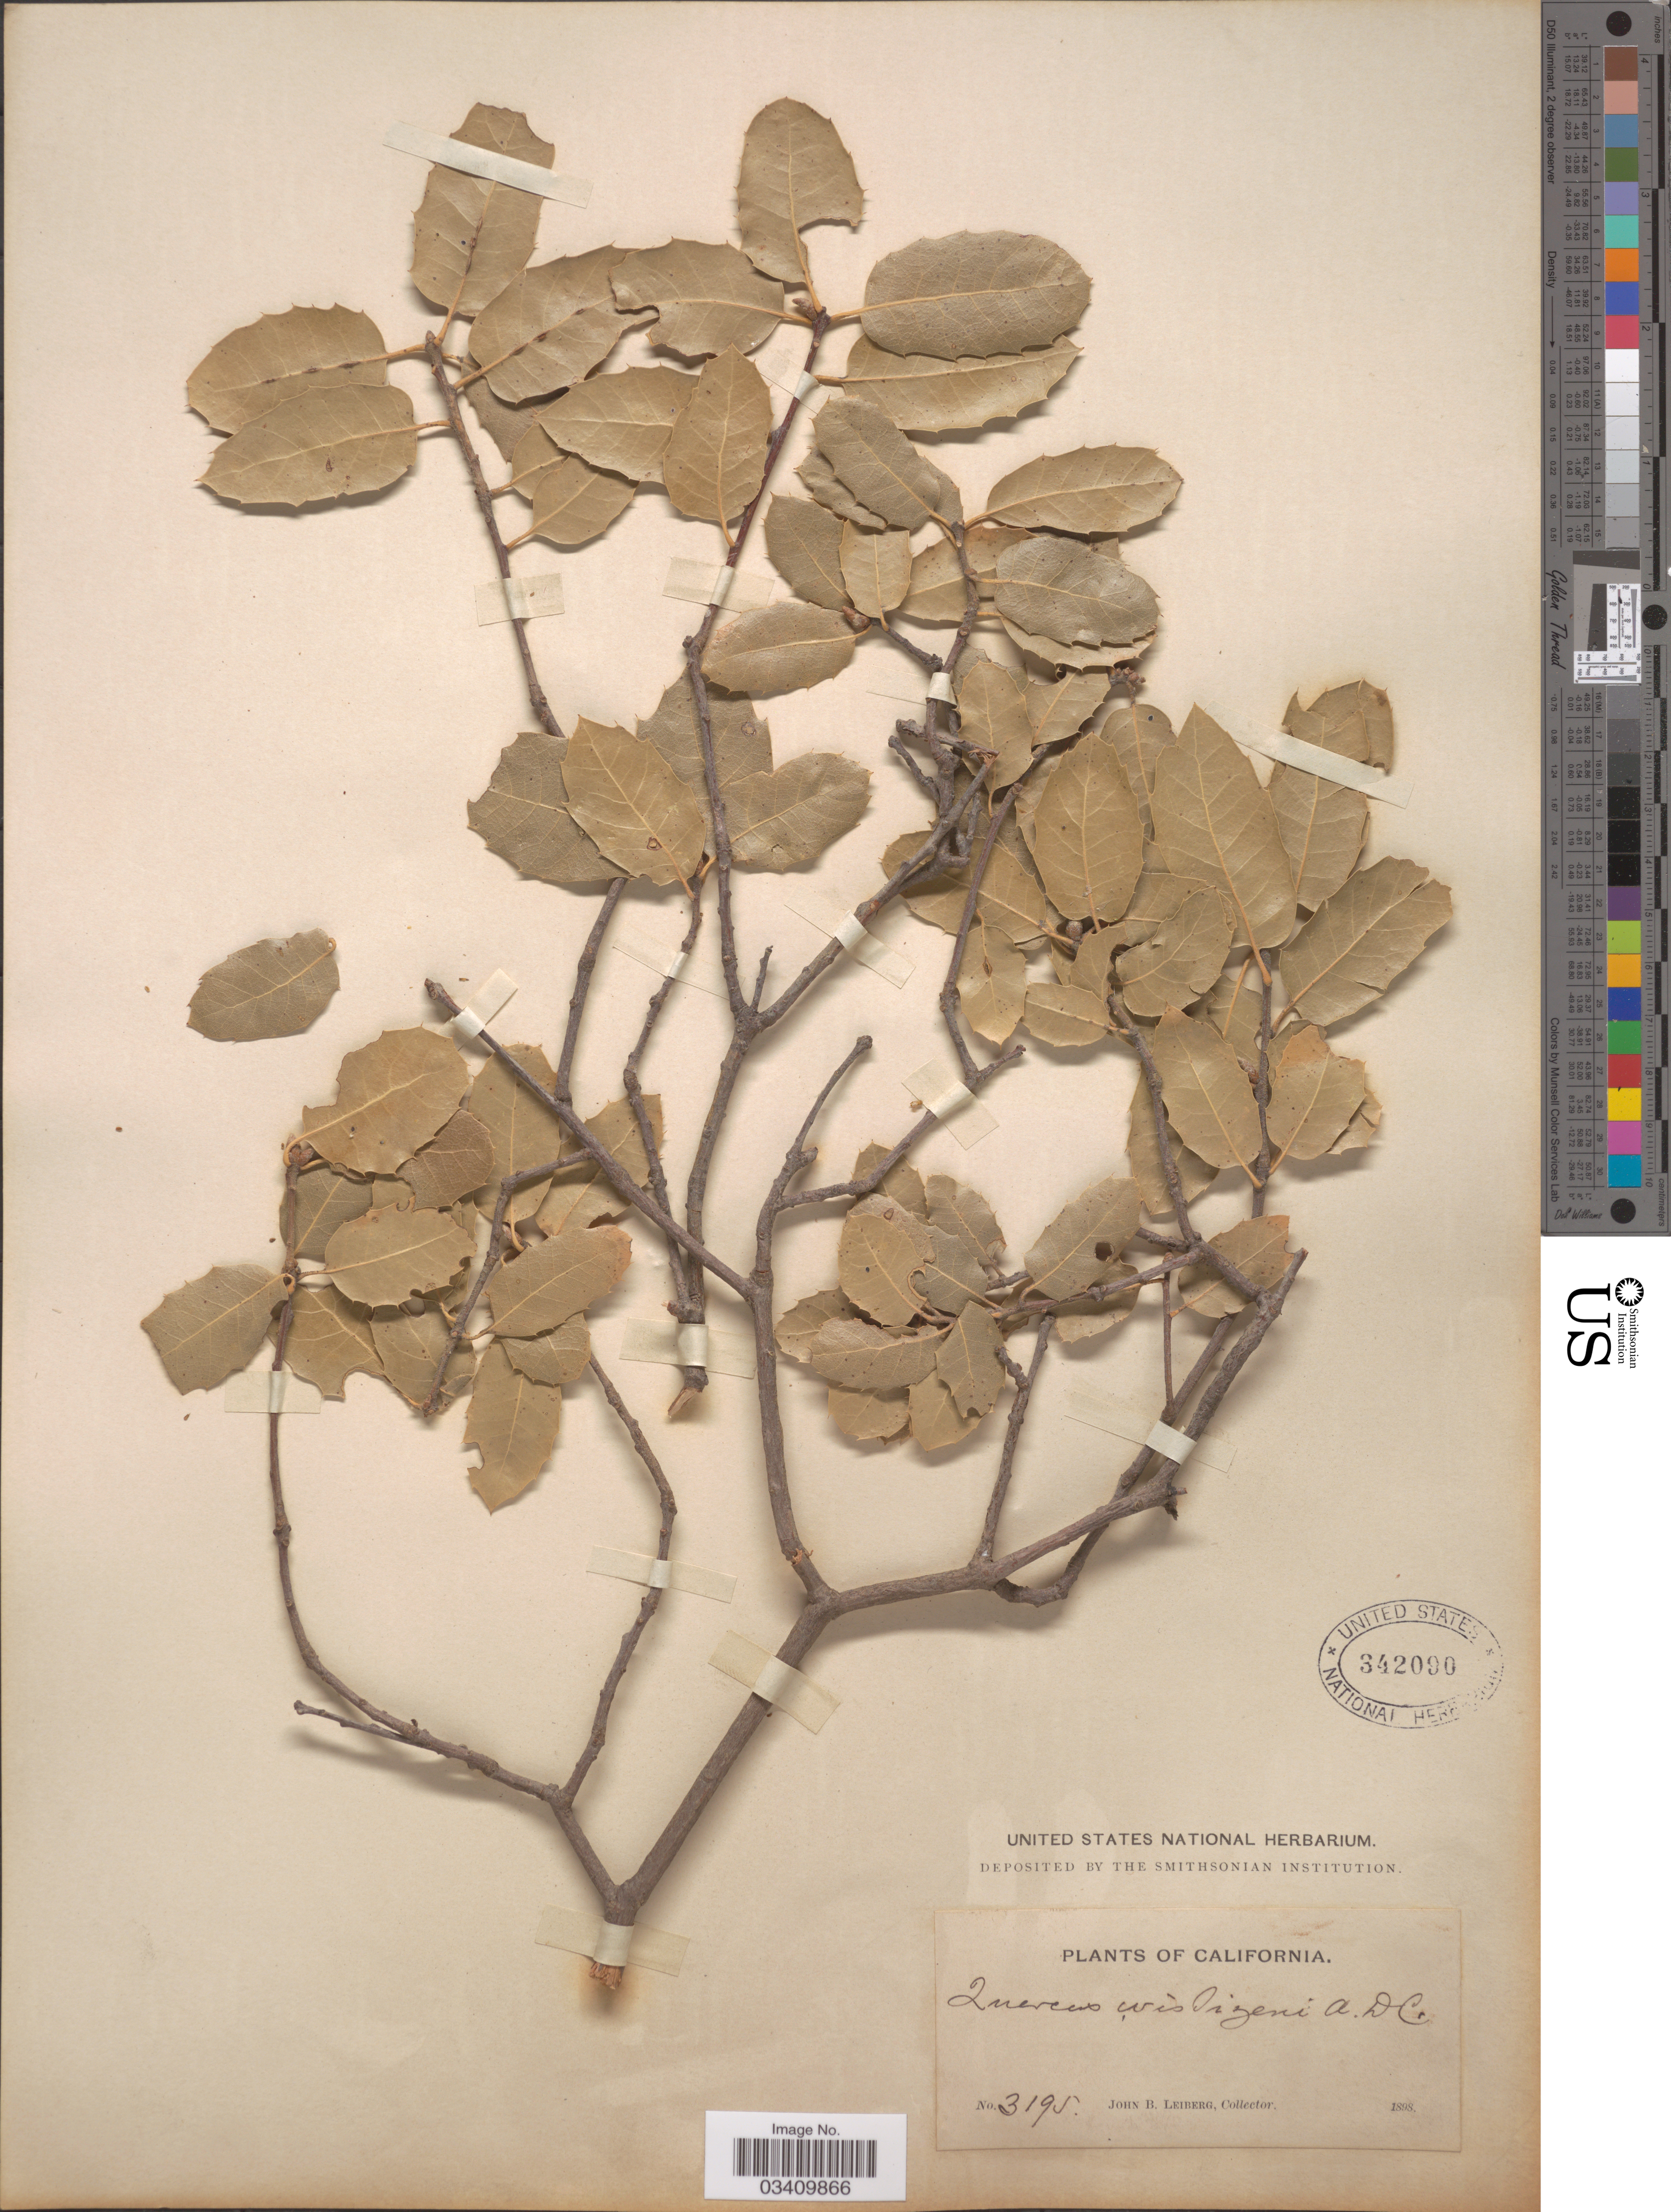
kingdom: Plantae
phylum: Tracheophyta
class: Magnoliopsida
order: Fagales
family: Fagaceae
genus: Quercus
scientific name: Quercus wislizeni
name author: A. DC.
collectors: J. B. Leiberg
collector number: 3195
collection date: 1898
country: United States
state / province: California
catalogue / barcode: US 342090